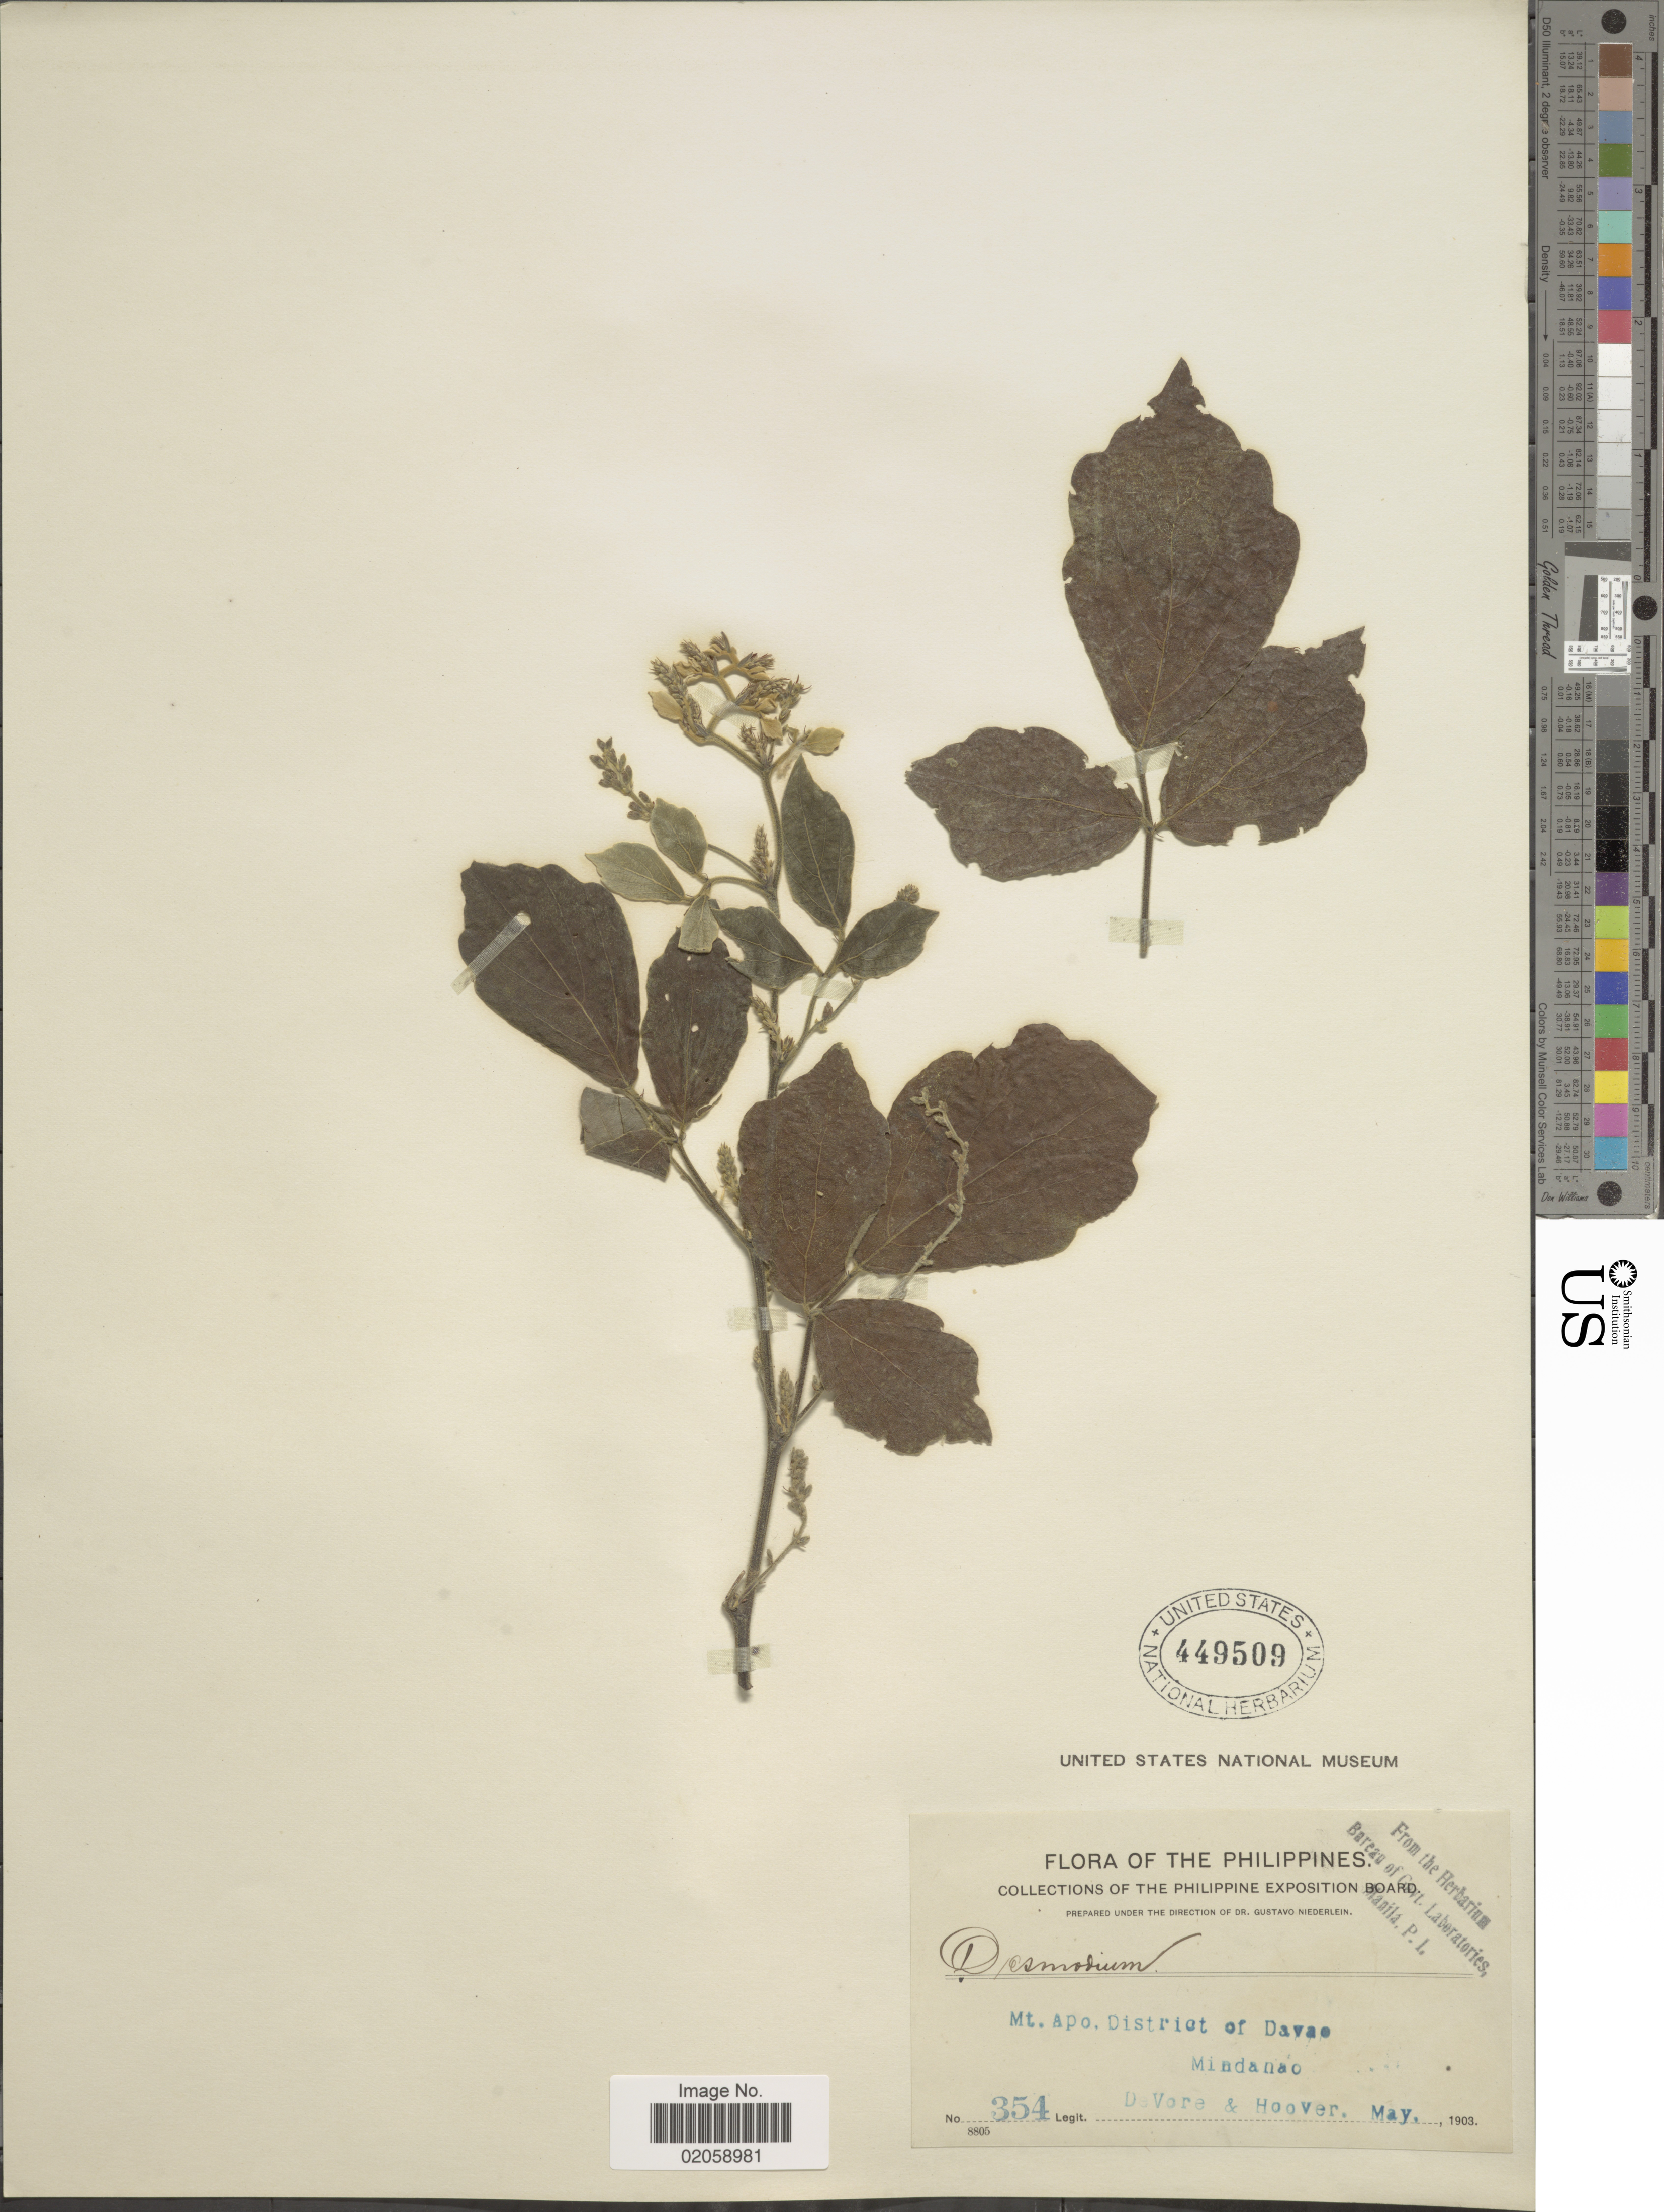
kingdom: Plantae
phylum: Tracheophyta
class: Magnoliopsida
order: Fabales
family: Fabaceae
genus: Puhuaea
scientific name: Puhuaea sequax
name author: (Wall.) H. Ohashi & K. Ohashi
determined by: Strong, Mark T., (BOT), Smithsonian Institution - National Museum of Natural History (UNITED STATES)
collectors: -. DeVore & -- Hoover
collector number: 354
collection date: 1903-05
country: Philippines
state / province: Davao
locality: Mt. Apo. District of Davao. Mindanao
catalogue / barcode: US 449509